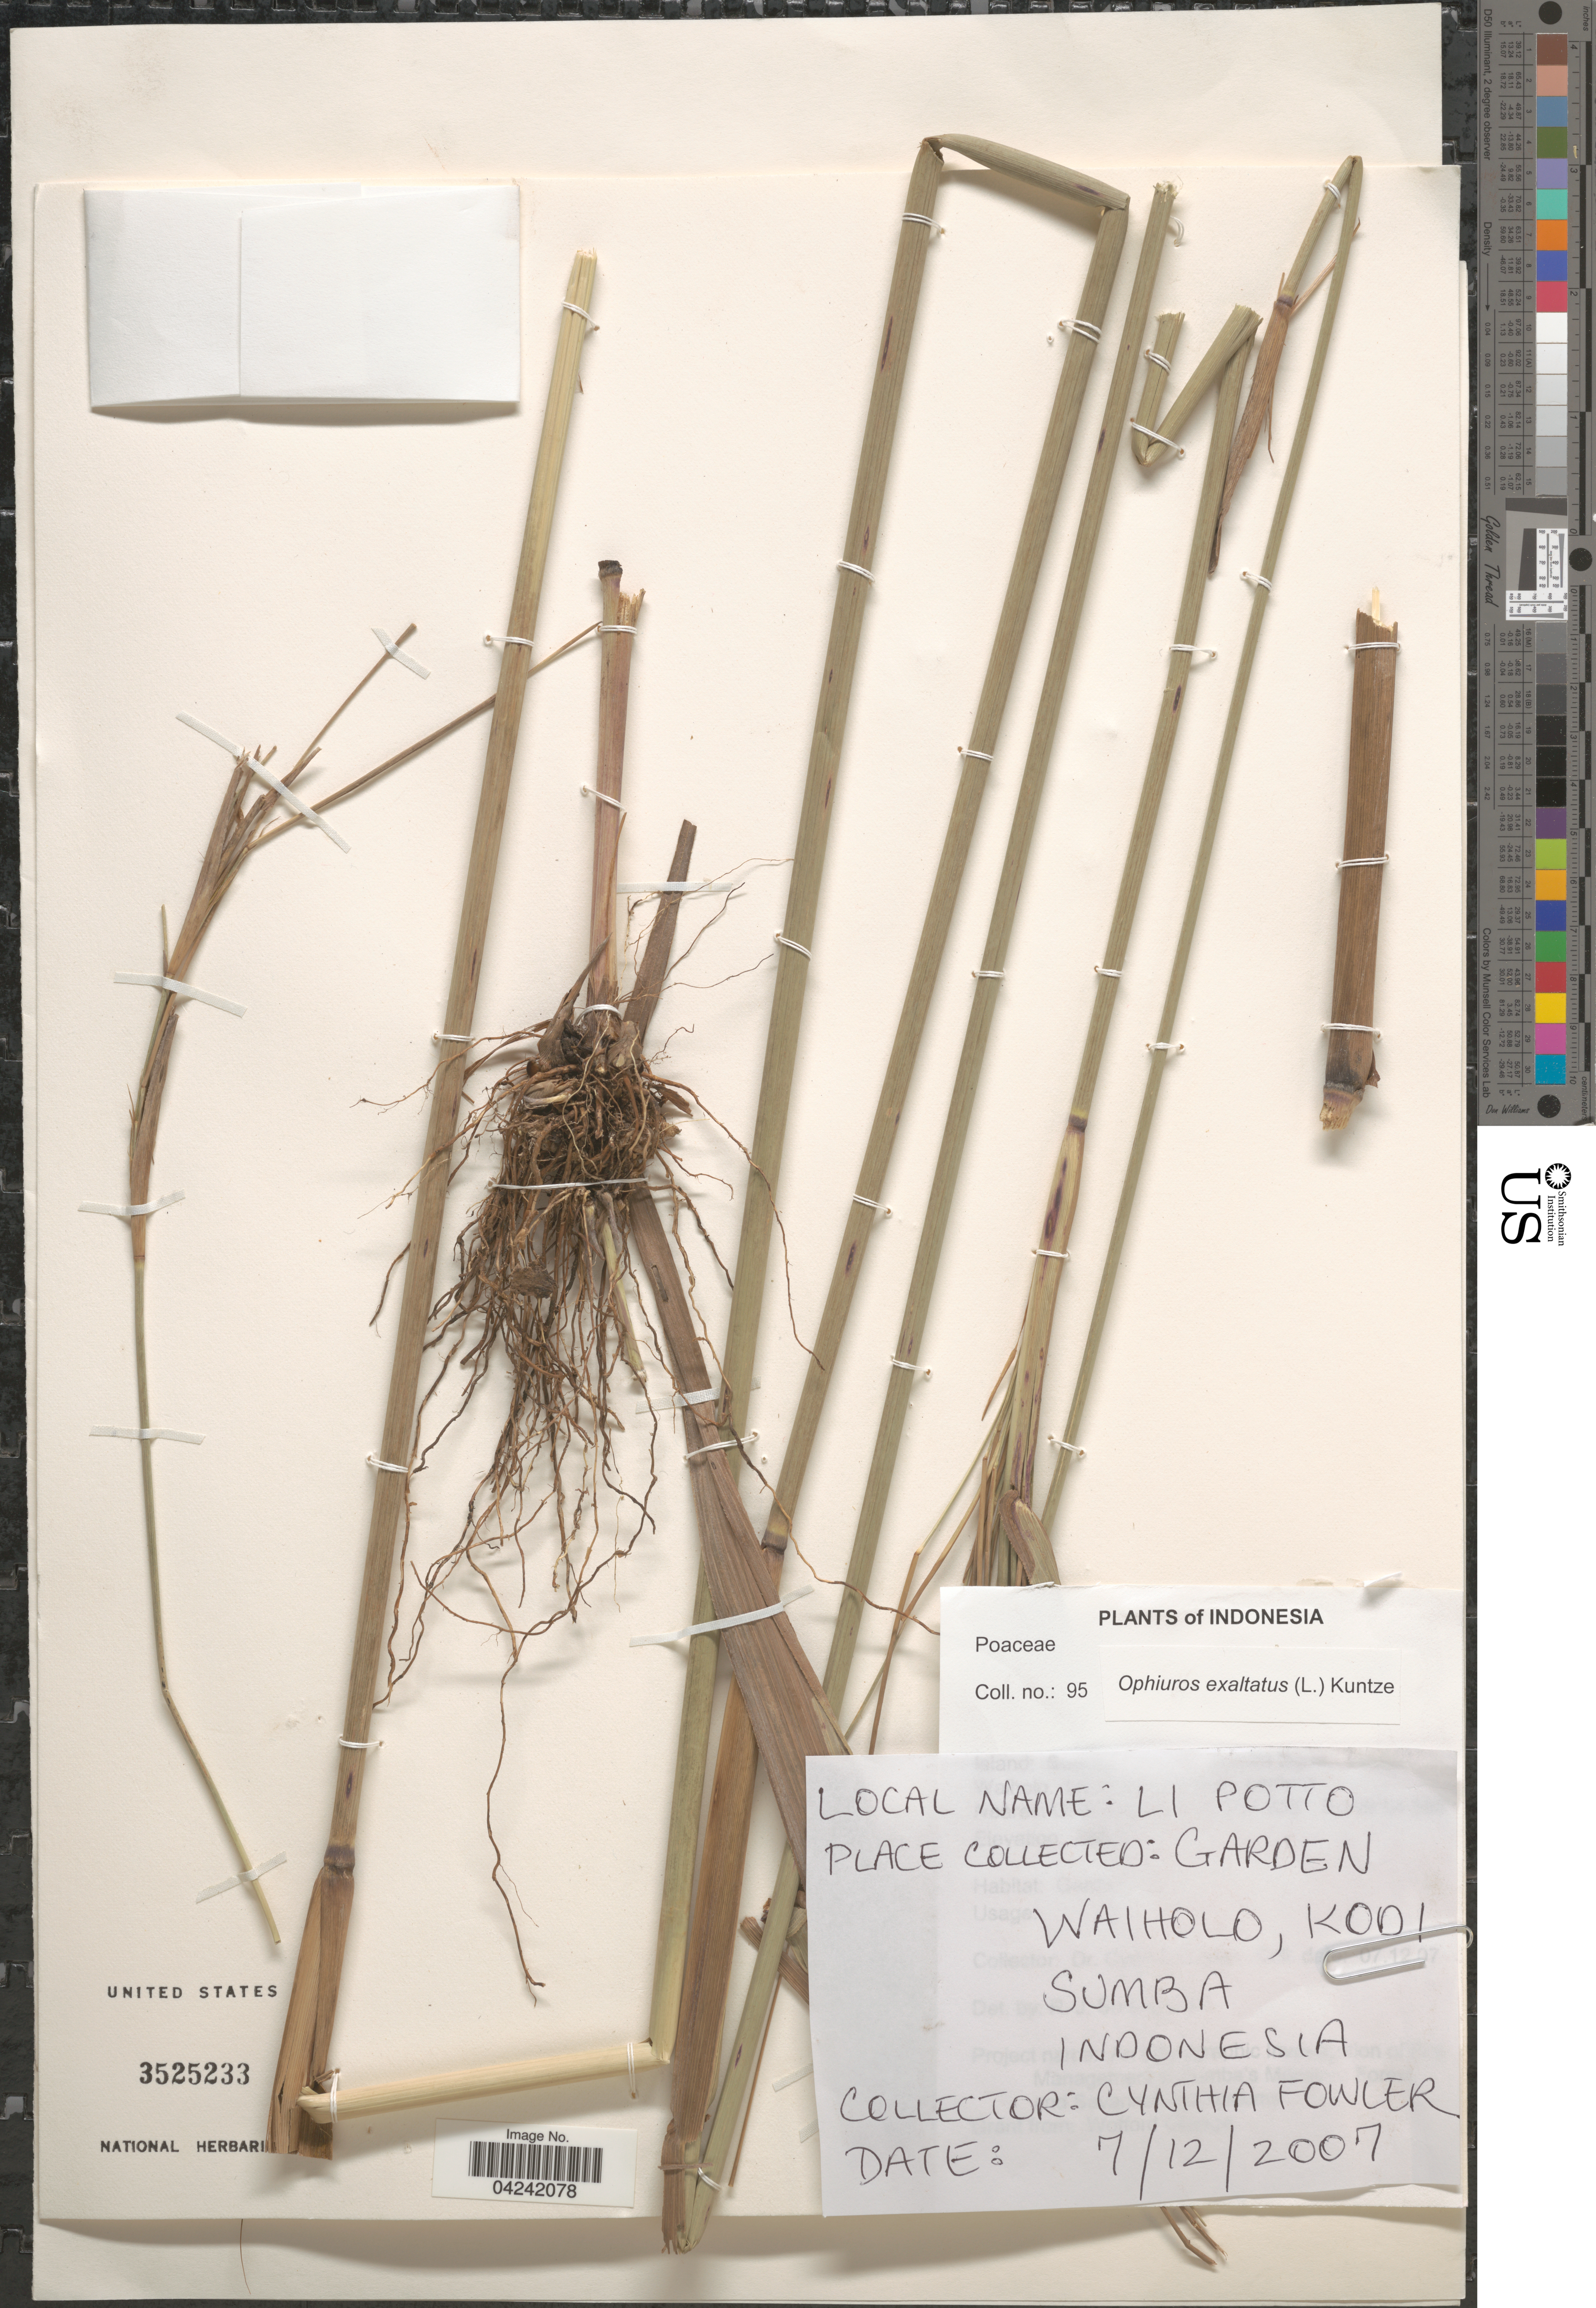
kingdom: Plantae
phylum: Tracheophyta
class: Liliopsida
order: Poales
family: Poaceae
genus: Ophiuros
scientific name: Ophiuros exaltatus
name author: (L.) Kuntze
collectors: C. Fowler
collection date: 2007-12-07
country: Indonesia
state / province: Nusa Tenggara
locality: Garden. Waiholo, Kooi. Sumba.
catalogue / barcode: US 3525233